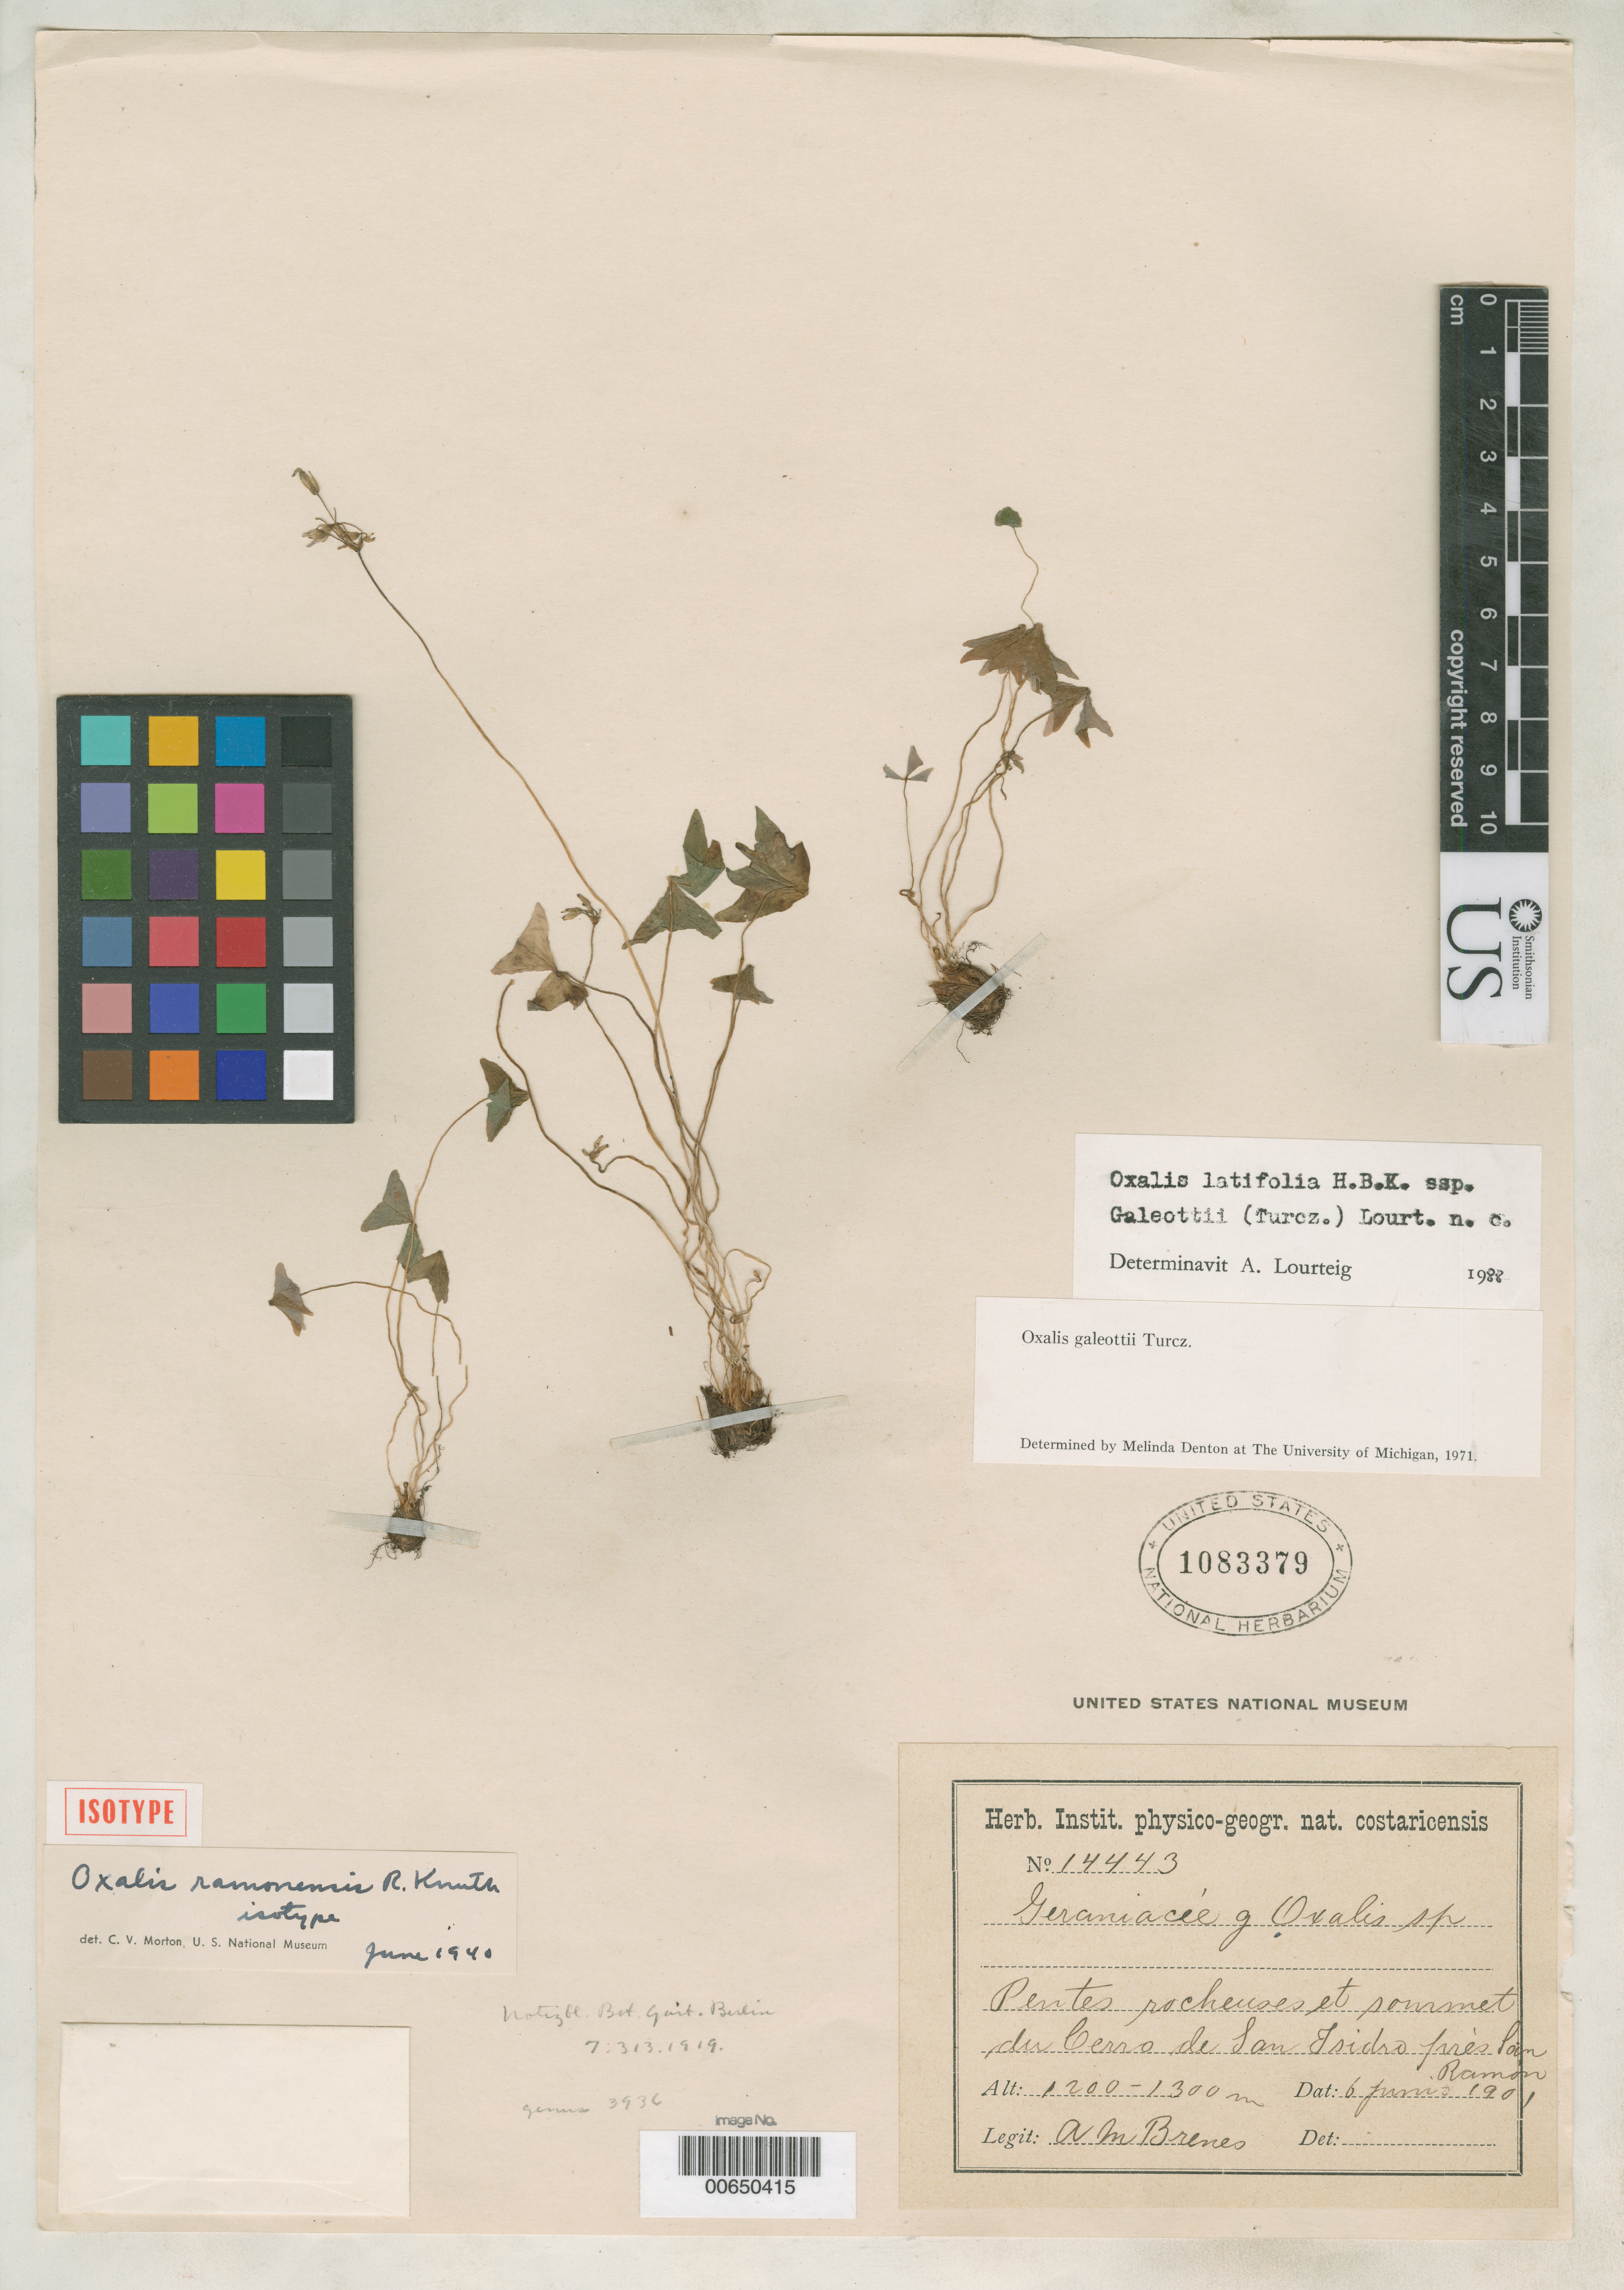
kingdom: Plantae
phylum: Tracheophyta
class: Magnoliopsida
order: Oxalidales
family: Oxalidaceae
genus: Oxalis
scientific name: Oxalis ramonensis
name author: R. Knuth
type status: Isotype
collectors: A. Brenes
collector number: Inst. Phys. Geog. Costa Rica 14443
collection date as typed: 06 Jun 1901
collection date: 1901-06-06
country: Costa Rica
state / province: Alajuela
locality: Cerro de San Isidro près San Ramon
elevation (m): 1200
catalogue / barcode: US 1083379